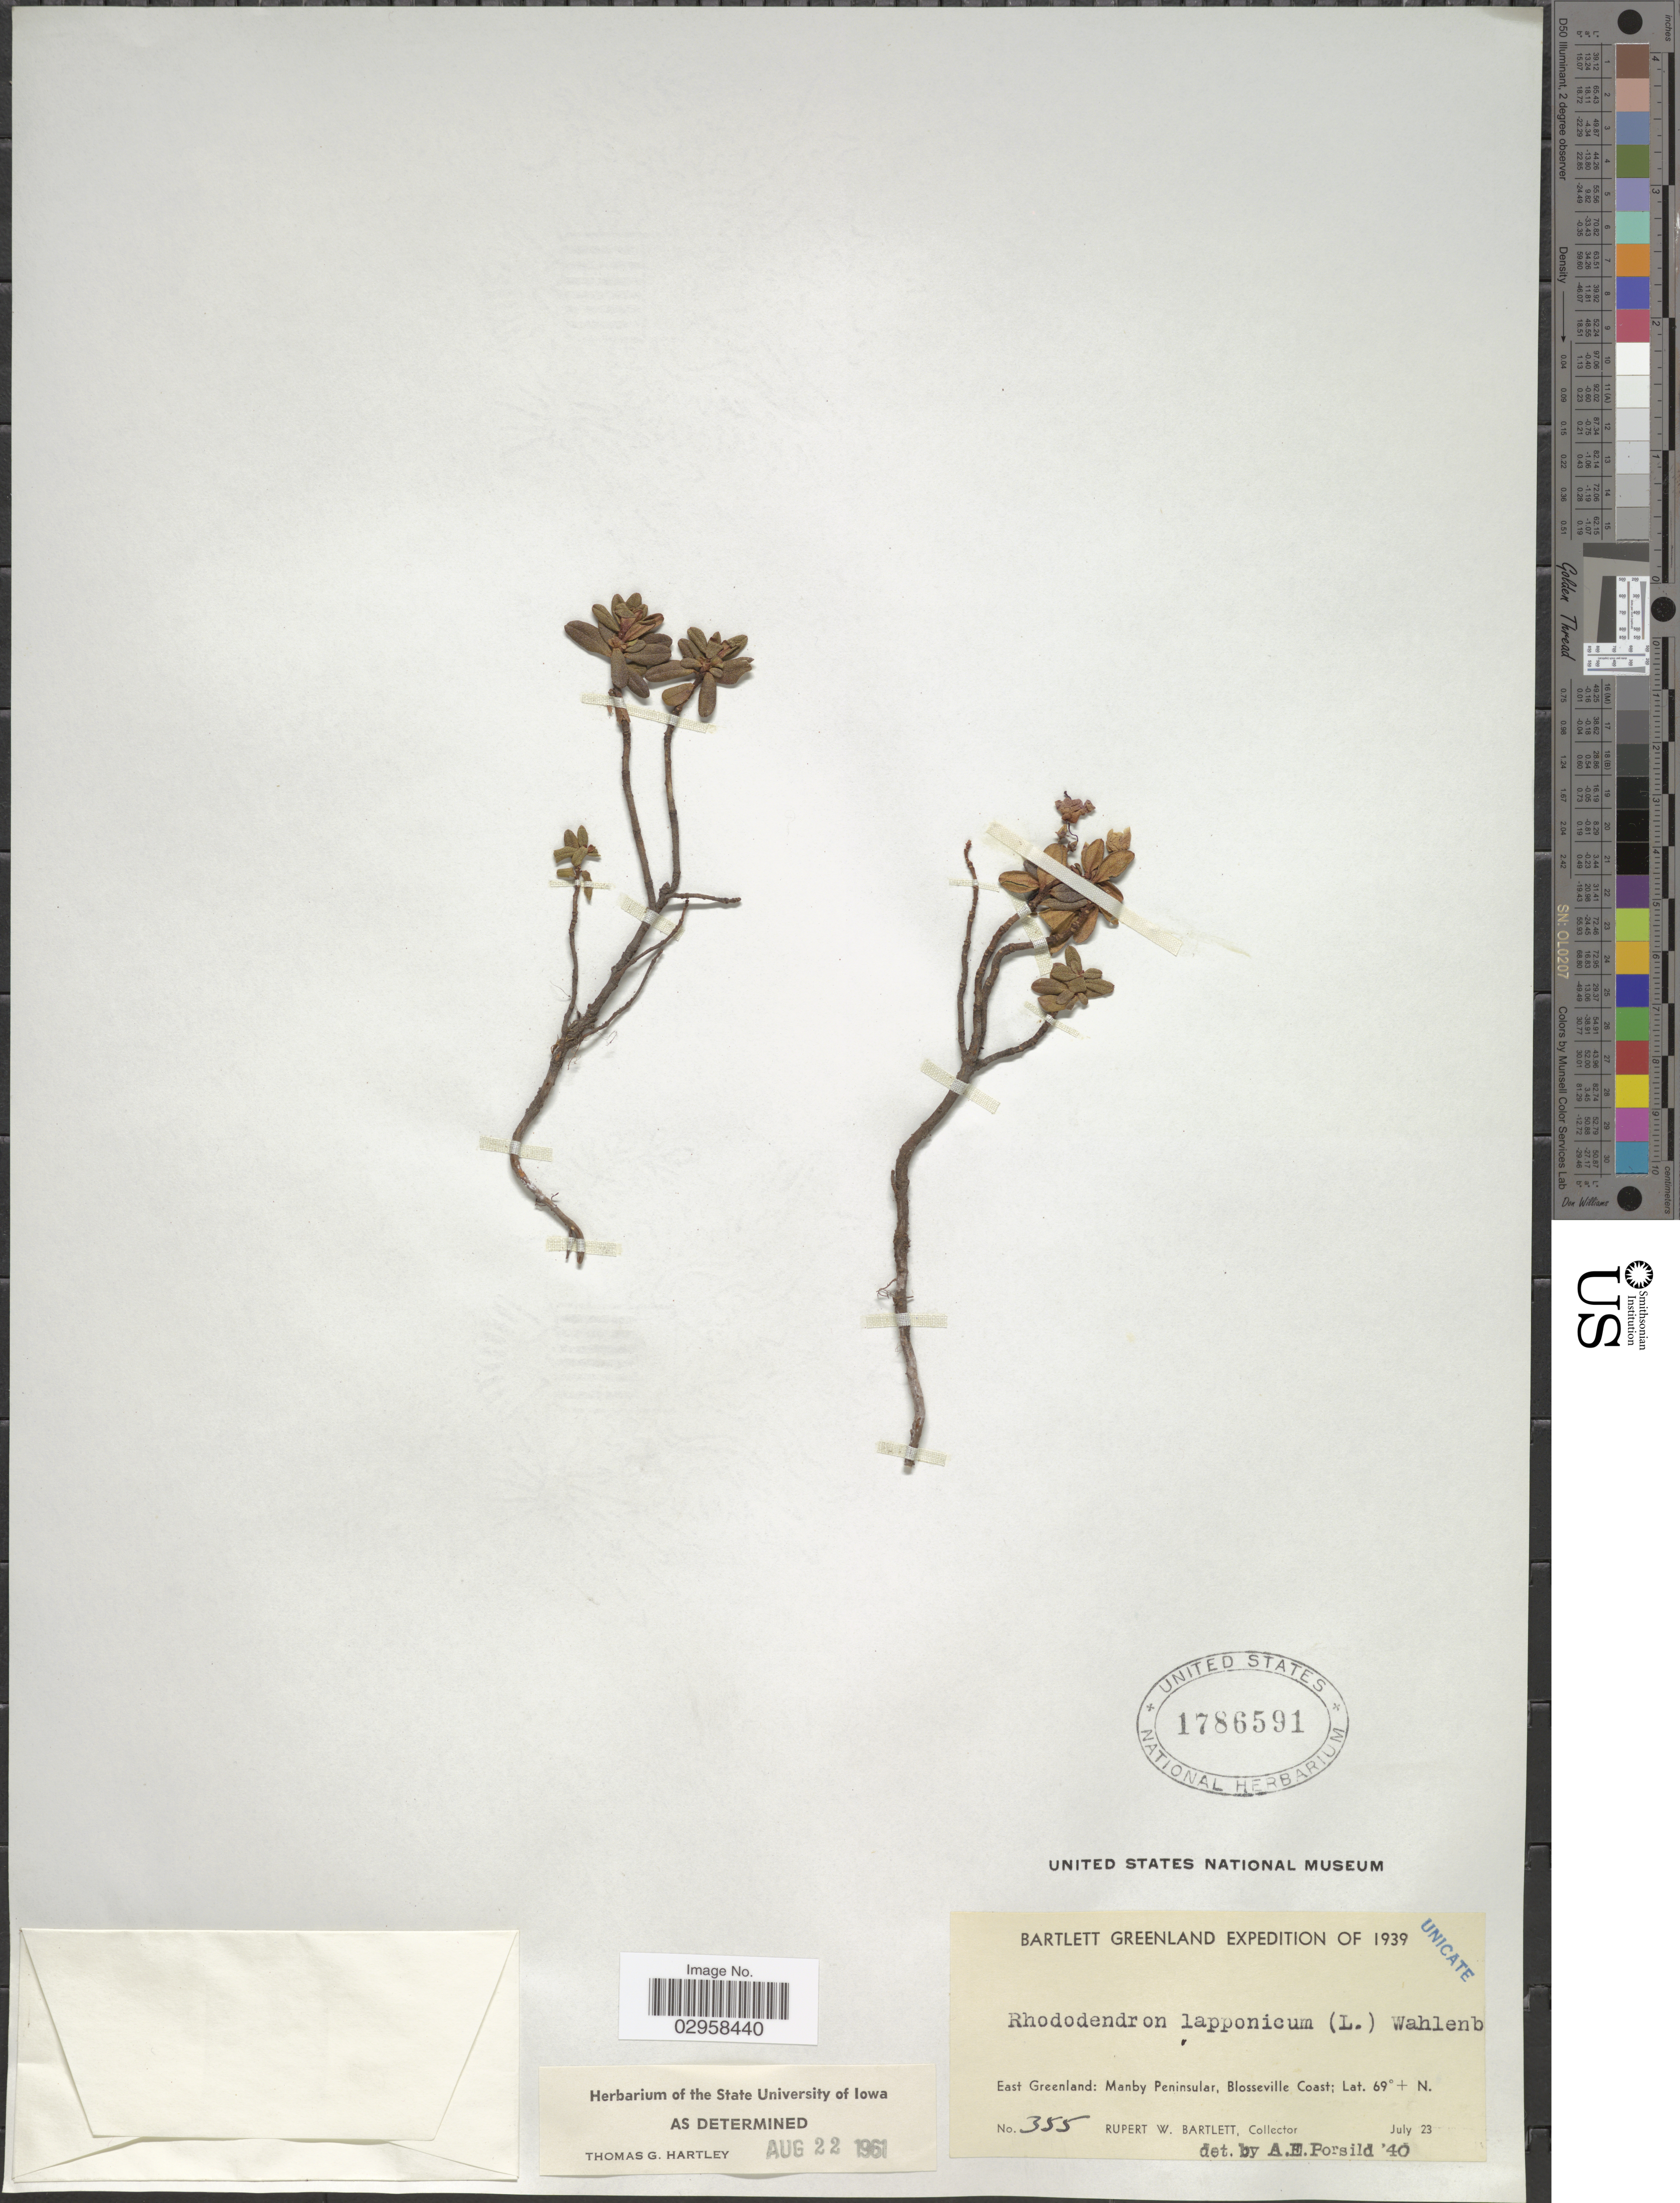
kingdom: Plantae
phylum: Tracheophyta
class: Magnoliopsida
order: Ericales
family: Ericaceae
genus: Rhododendron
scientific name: Rhododendron lapponicum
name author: (L.) Wahlenb.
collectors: R. W. Bartlett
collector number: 355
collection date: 1939-07-23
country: Greenland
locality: East Greenland: Manby Peninsular, Blosseville Coast.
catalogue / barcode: US 1786591